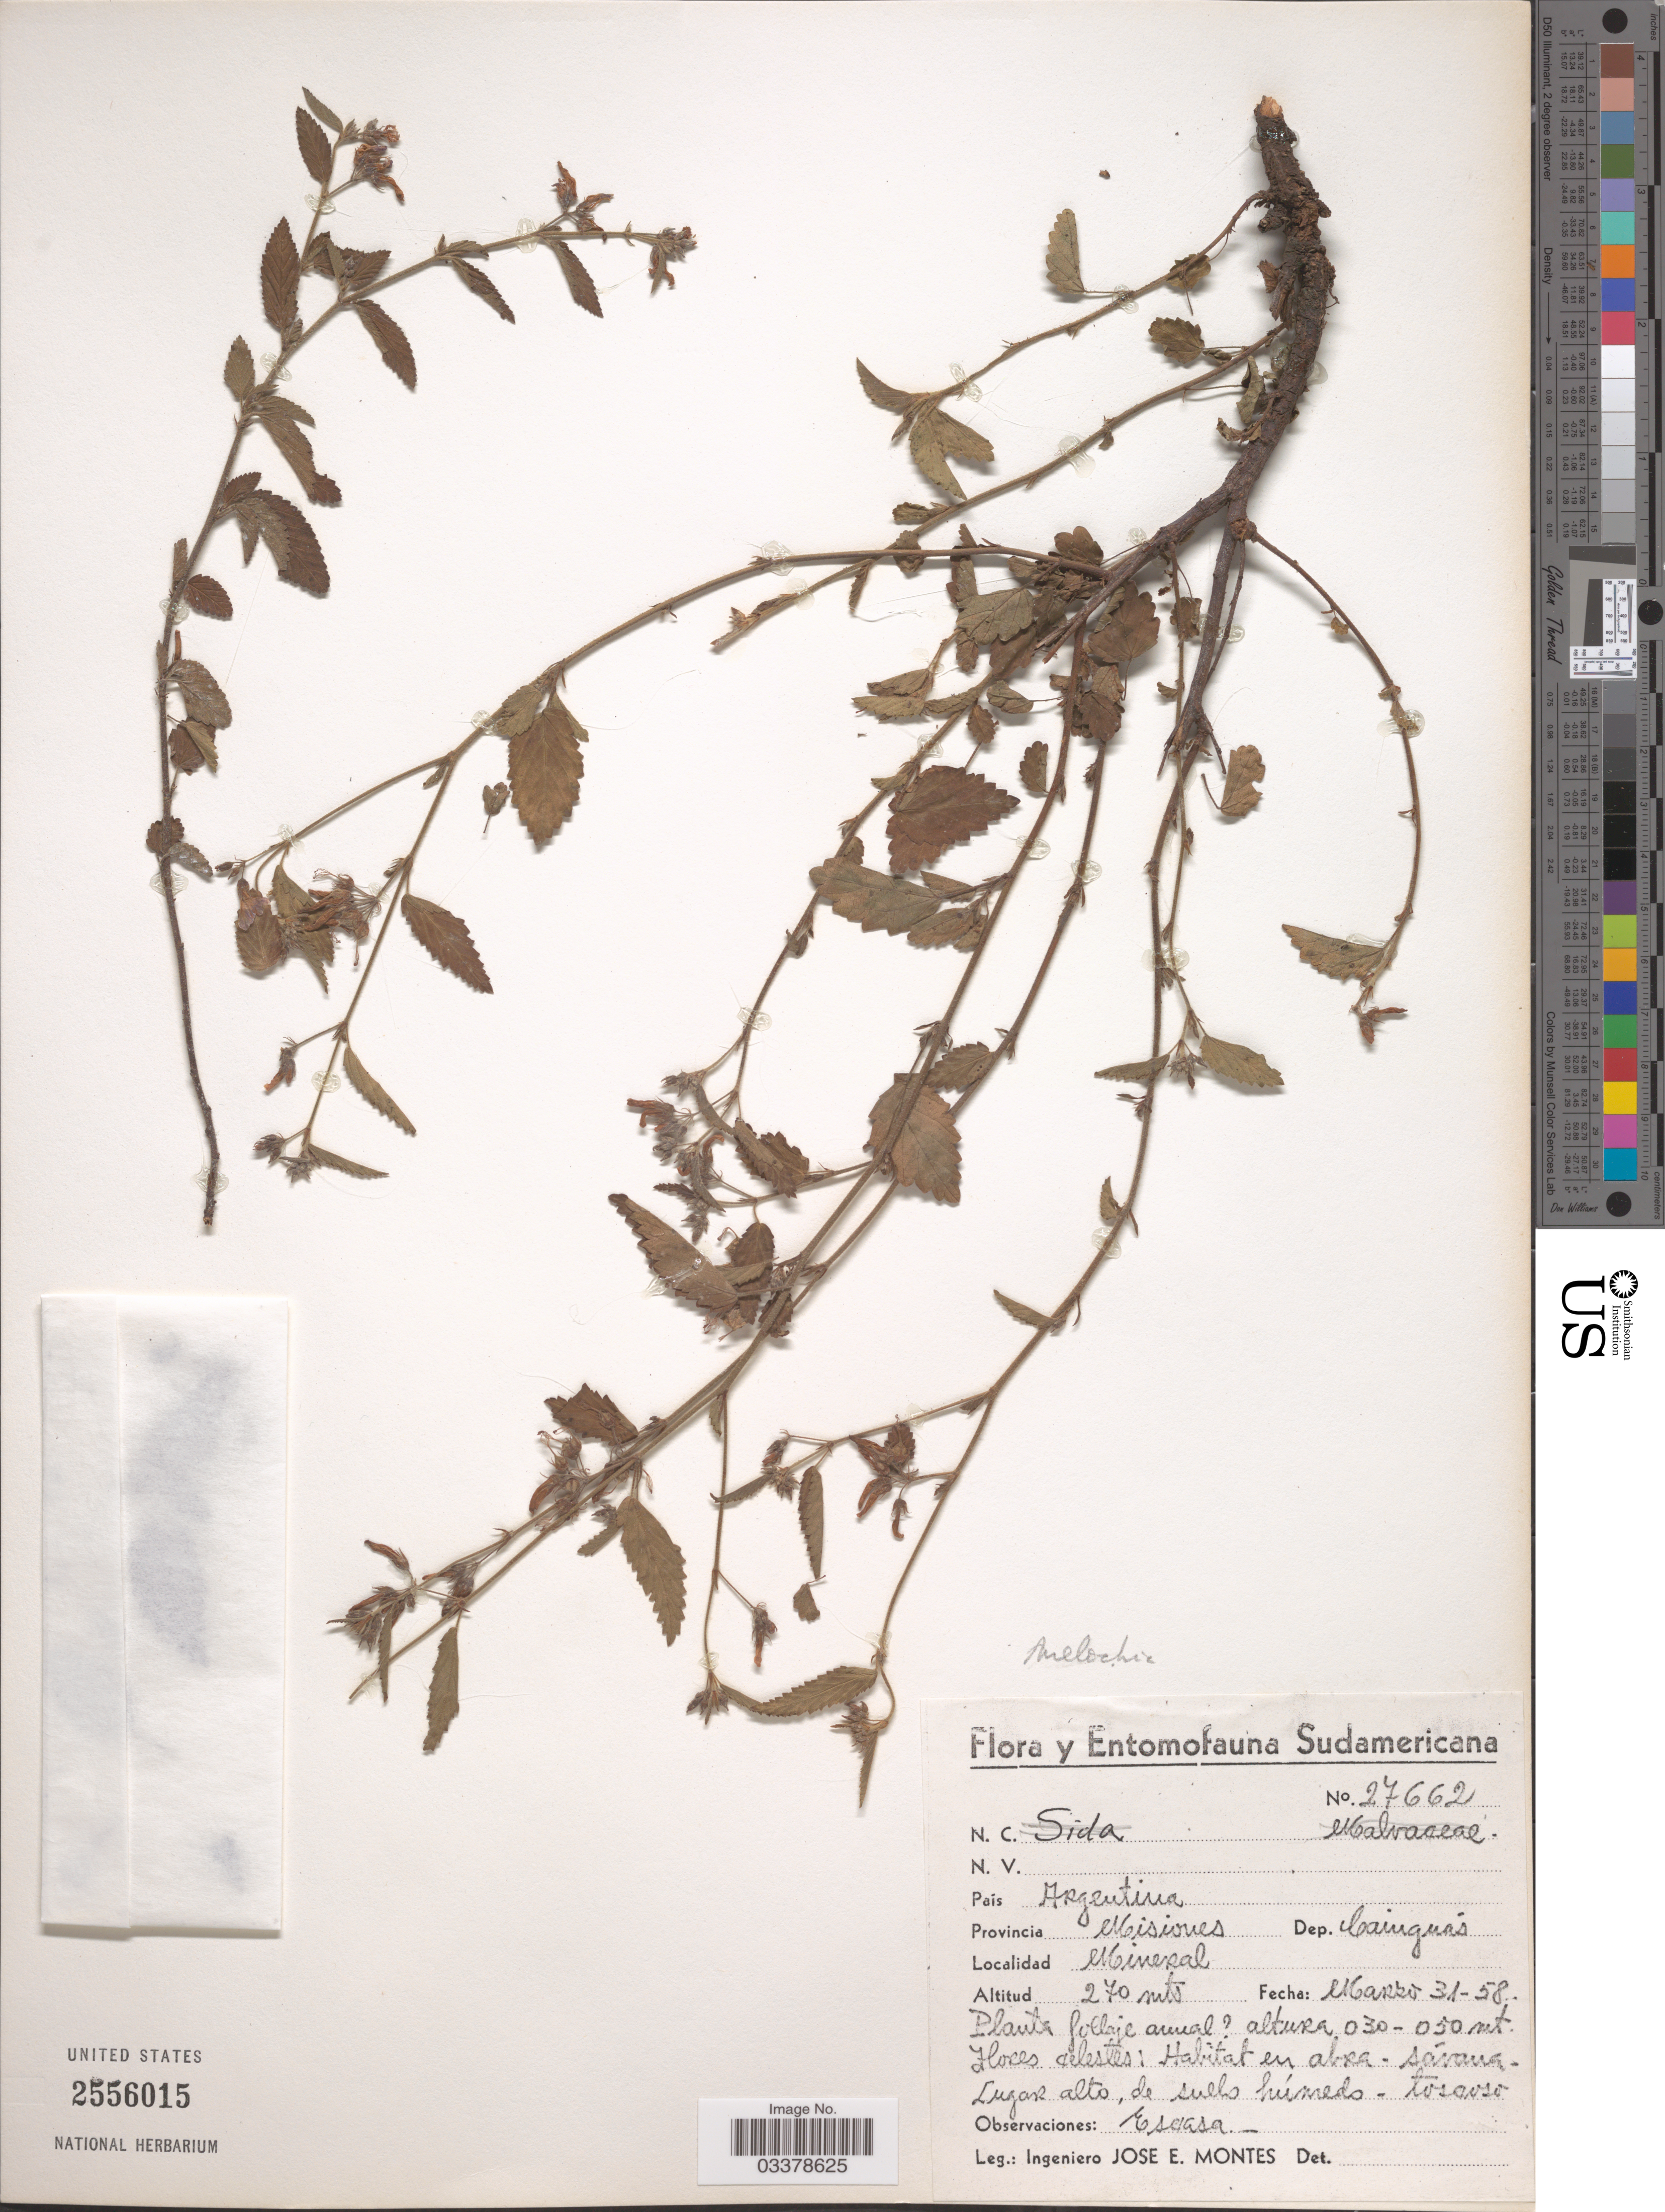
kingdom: Plantae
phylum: Tracheophyta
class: Magnoliopsida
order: Malvales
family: Malvaceae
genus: Melochia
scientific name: Melochia pyramidata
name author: L.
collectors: J. E. Montes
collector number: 27662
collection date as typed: Transcribed d/m/y: 31/3/58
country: Argentina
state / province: Misiones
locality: Dep. Cainguás. Mineral.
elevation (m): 270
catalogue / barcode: US 2556015